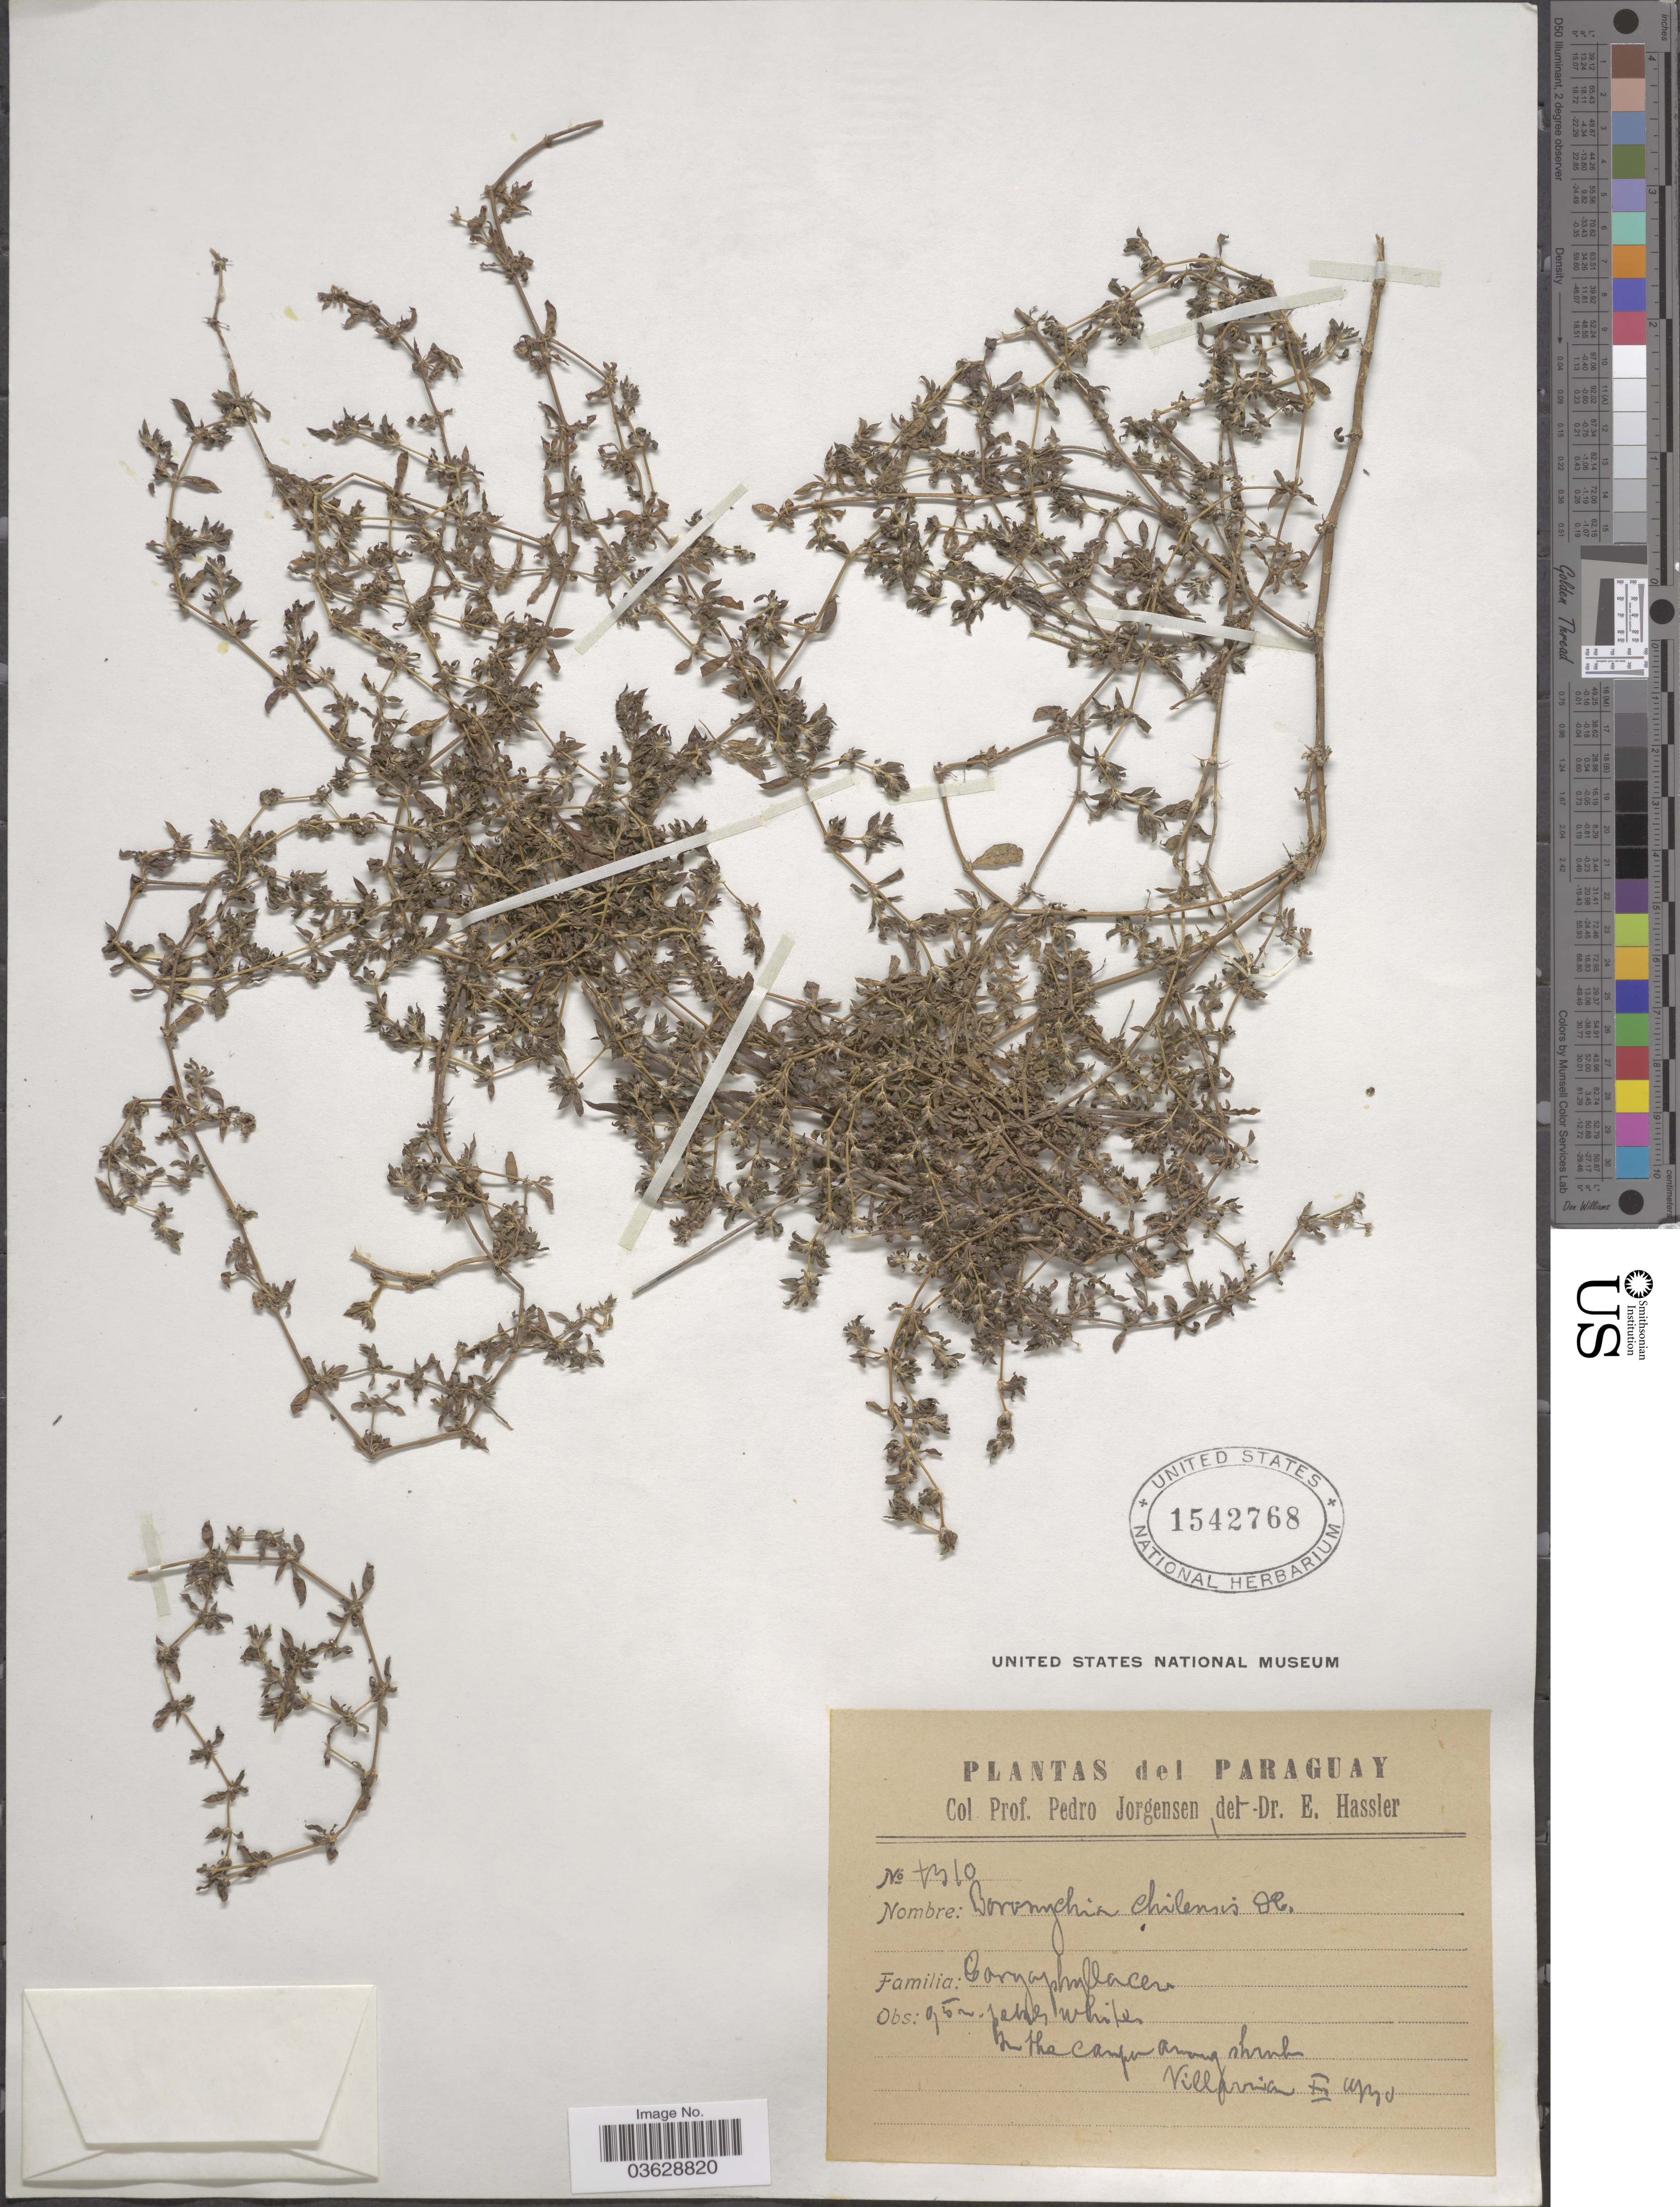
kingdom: Plantae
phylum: Tracheophyta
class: Magnoliopsida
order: Caryophyllales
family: Caryophyllaceae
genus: Paronychia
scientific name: Paronychia communis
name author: Cambess.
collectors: P. Jörgensen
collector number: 4310*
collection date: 1930-11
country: Paraguay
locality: Villarrica.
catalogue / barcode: US 1542768